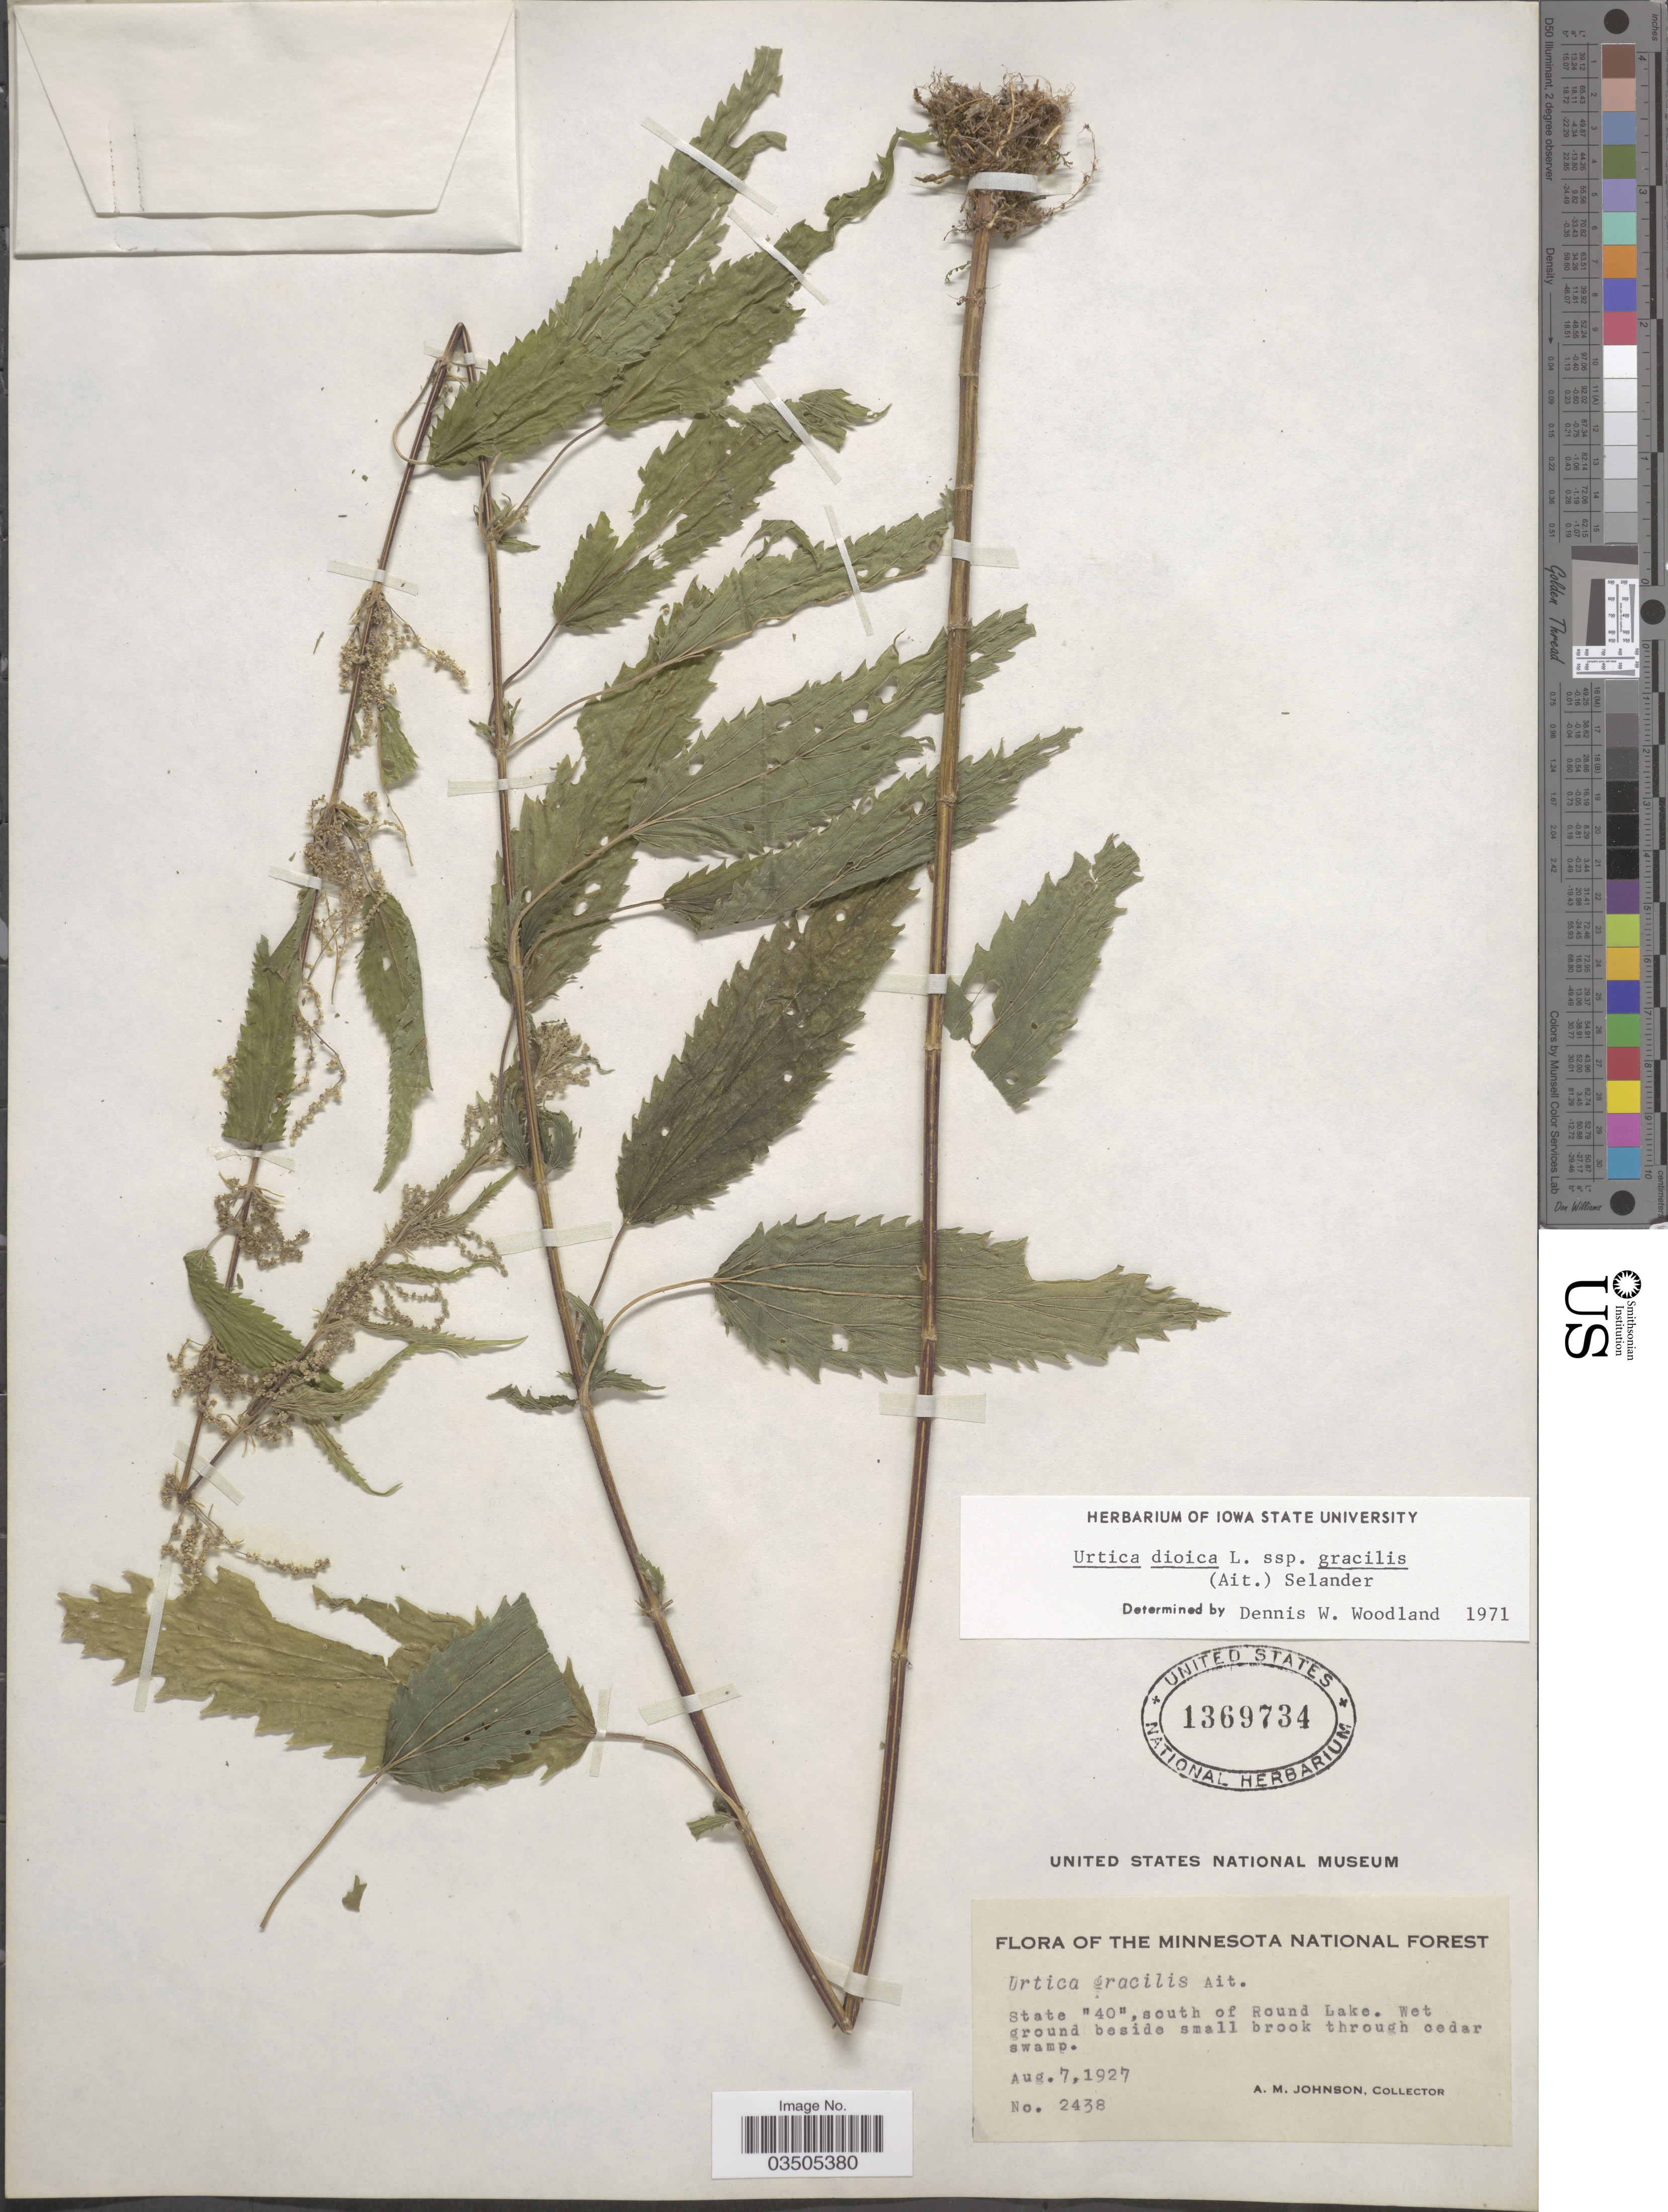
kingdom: Plantae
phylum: Tracheophyta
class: Magnoliopsida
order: Rosales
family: Urticaceae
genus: Urtica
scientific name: Urtica dioica subsp. gracilis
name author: L.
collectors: A. M. Johnson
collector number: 2438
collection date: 1927-08-07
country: United States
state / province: Minnesota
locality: The Minnesota National Forest. State "40", south of Round Lake.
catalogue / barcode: US 1369734